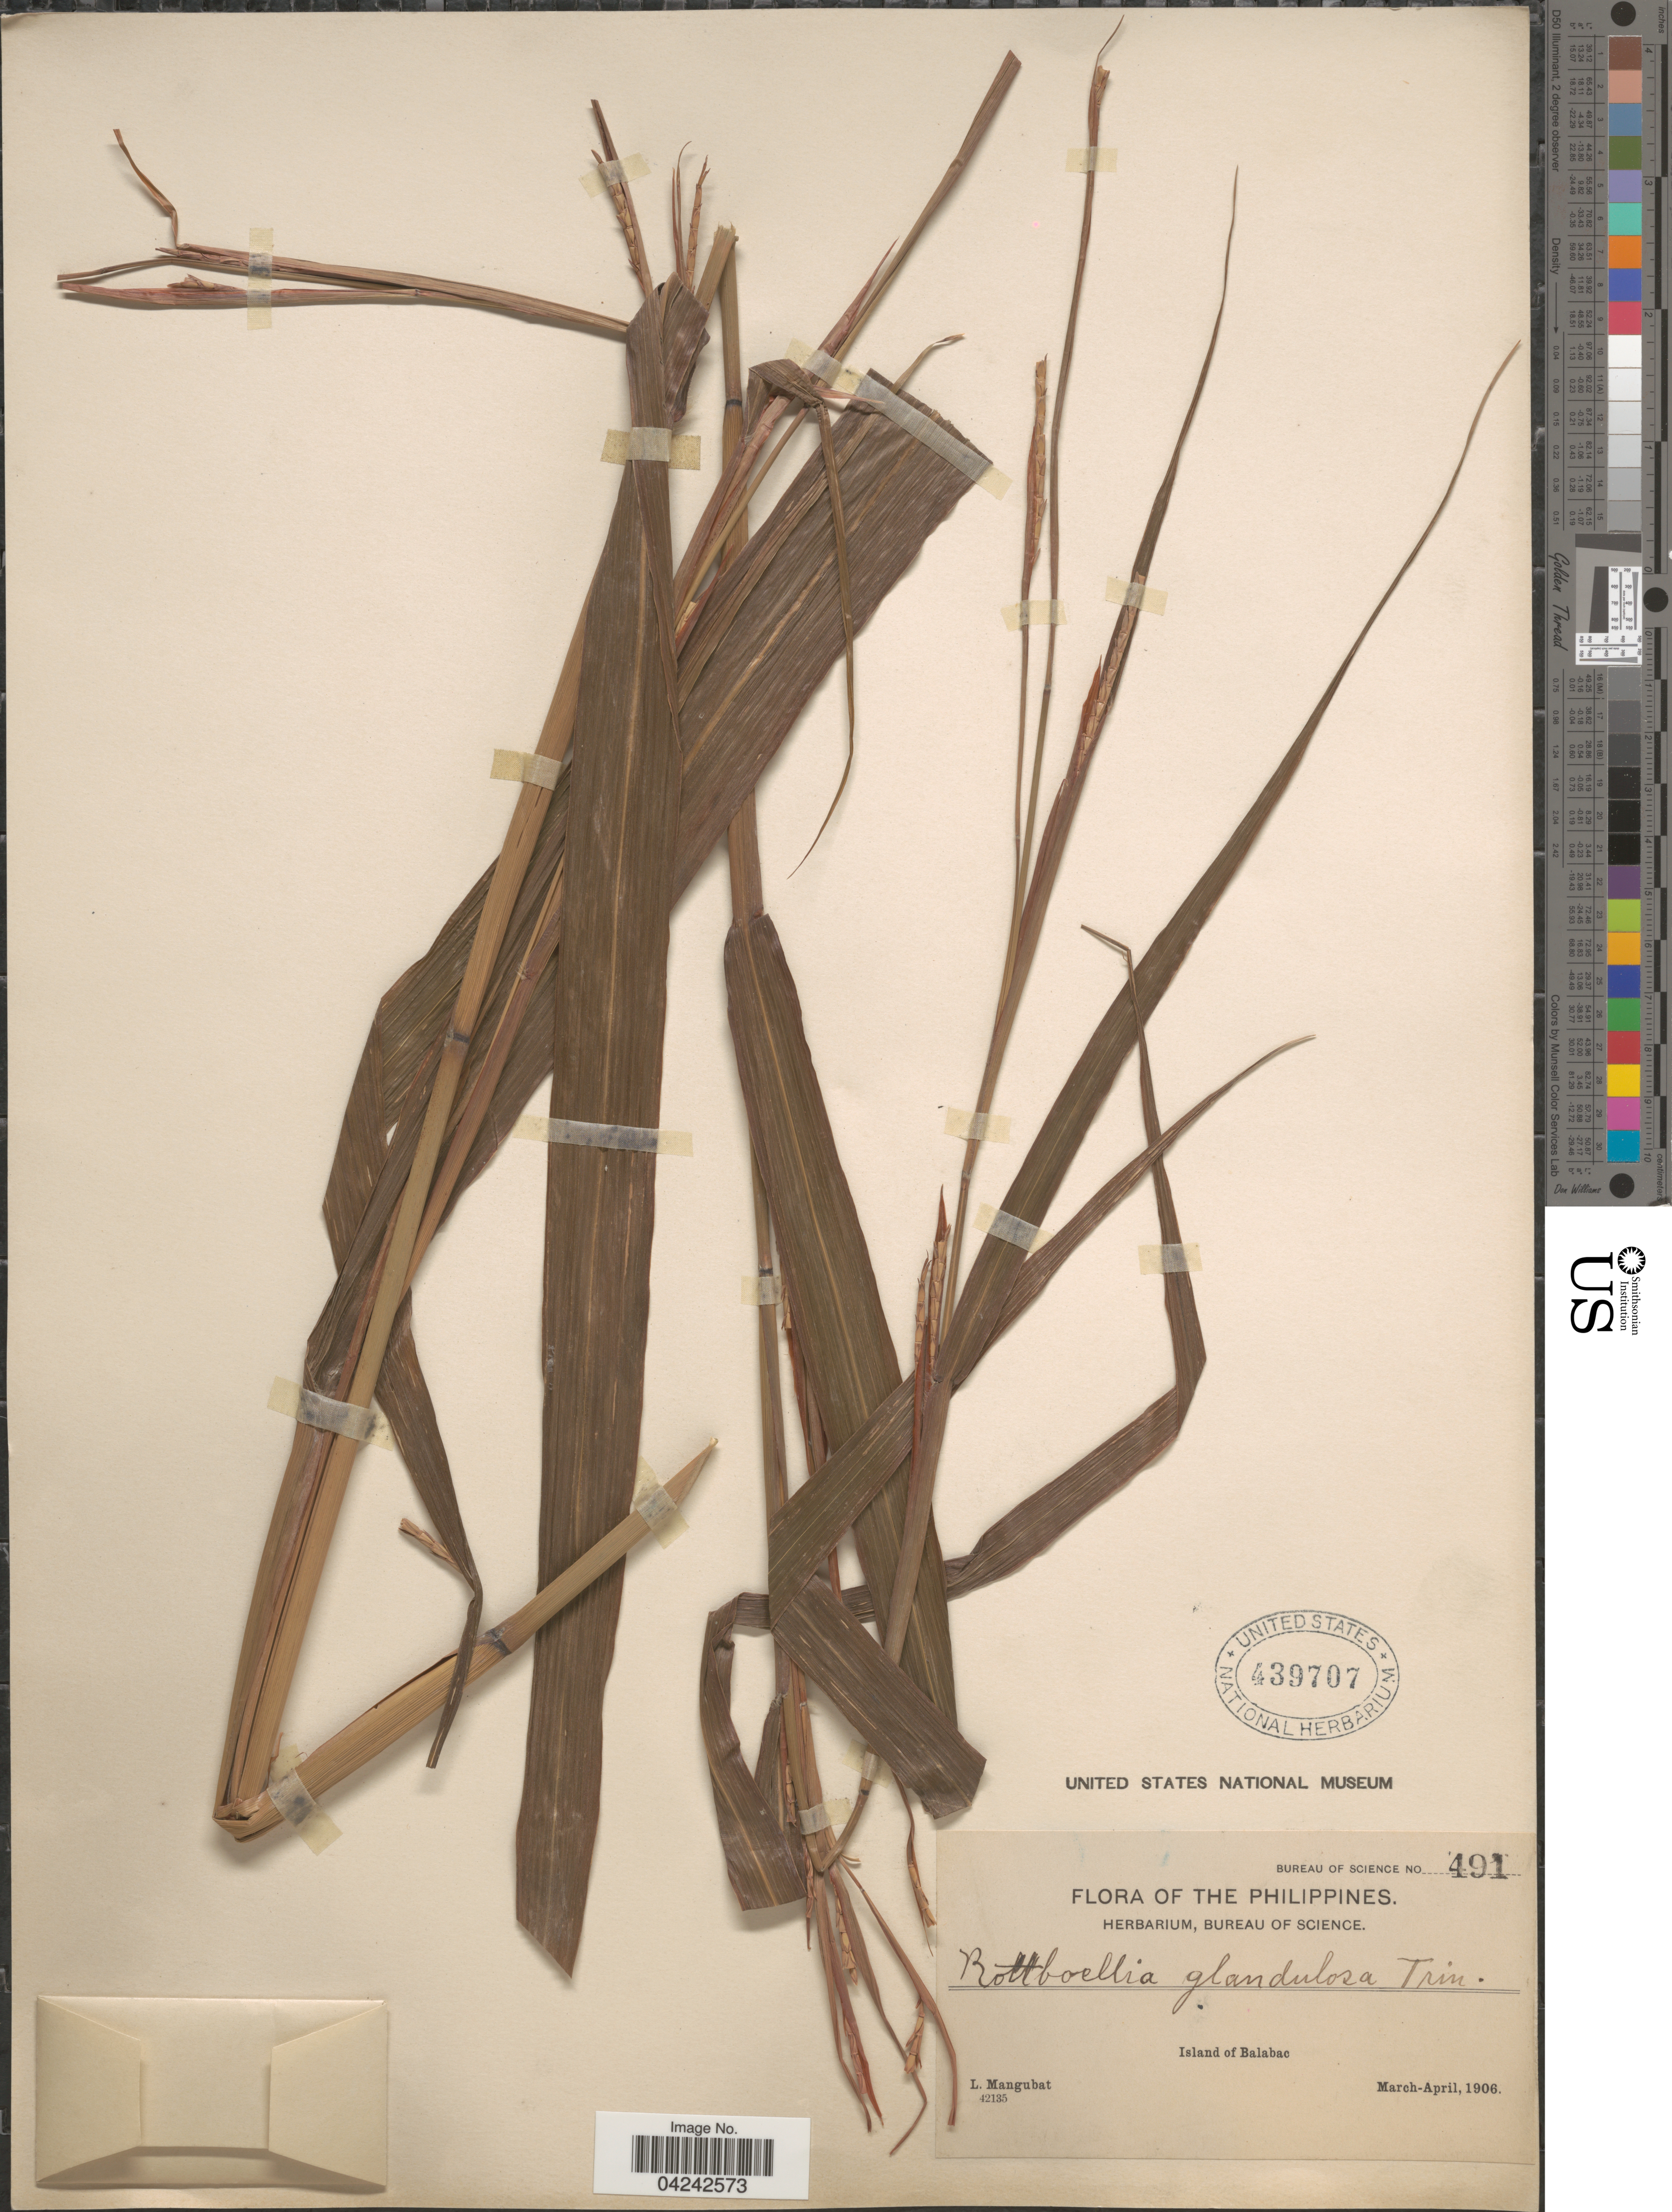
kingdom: Plantae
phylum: Tracheophyta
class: Liliopsida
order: Poales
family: Poaceae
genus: Rottboellia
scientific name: Rottboellia glandulosa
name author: Trin.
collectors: L. Mangubat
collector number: Bureau of Science 491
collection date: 1906-03/1906-04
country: Philippines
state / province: Mimaropa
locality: Island of Balabac.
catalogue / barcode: US 439707